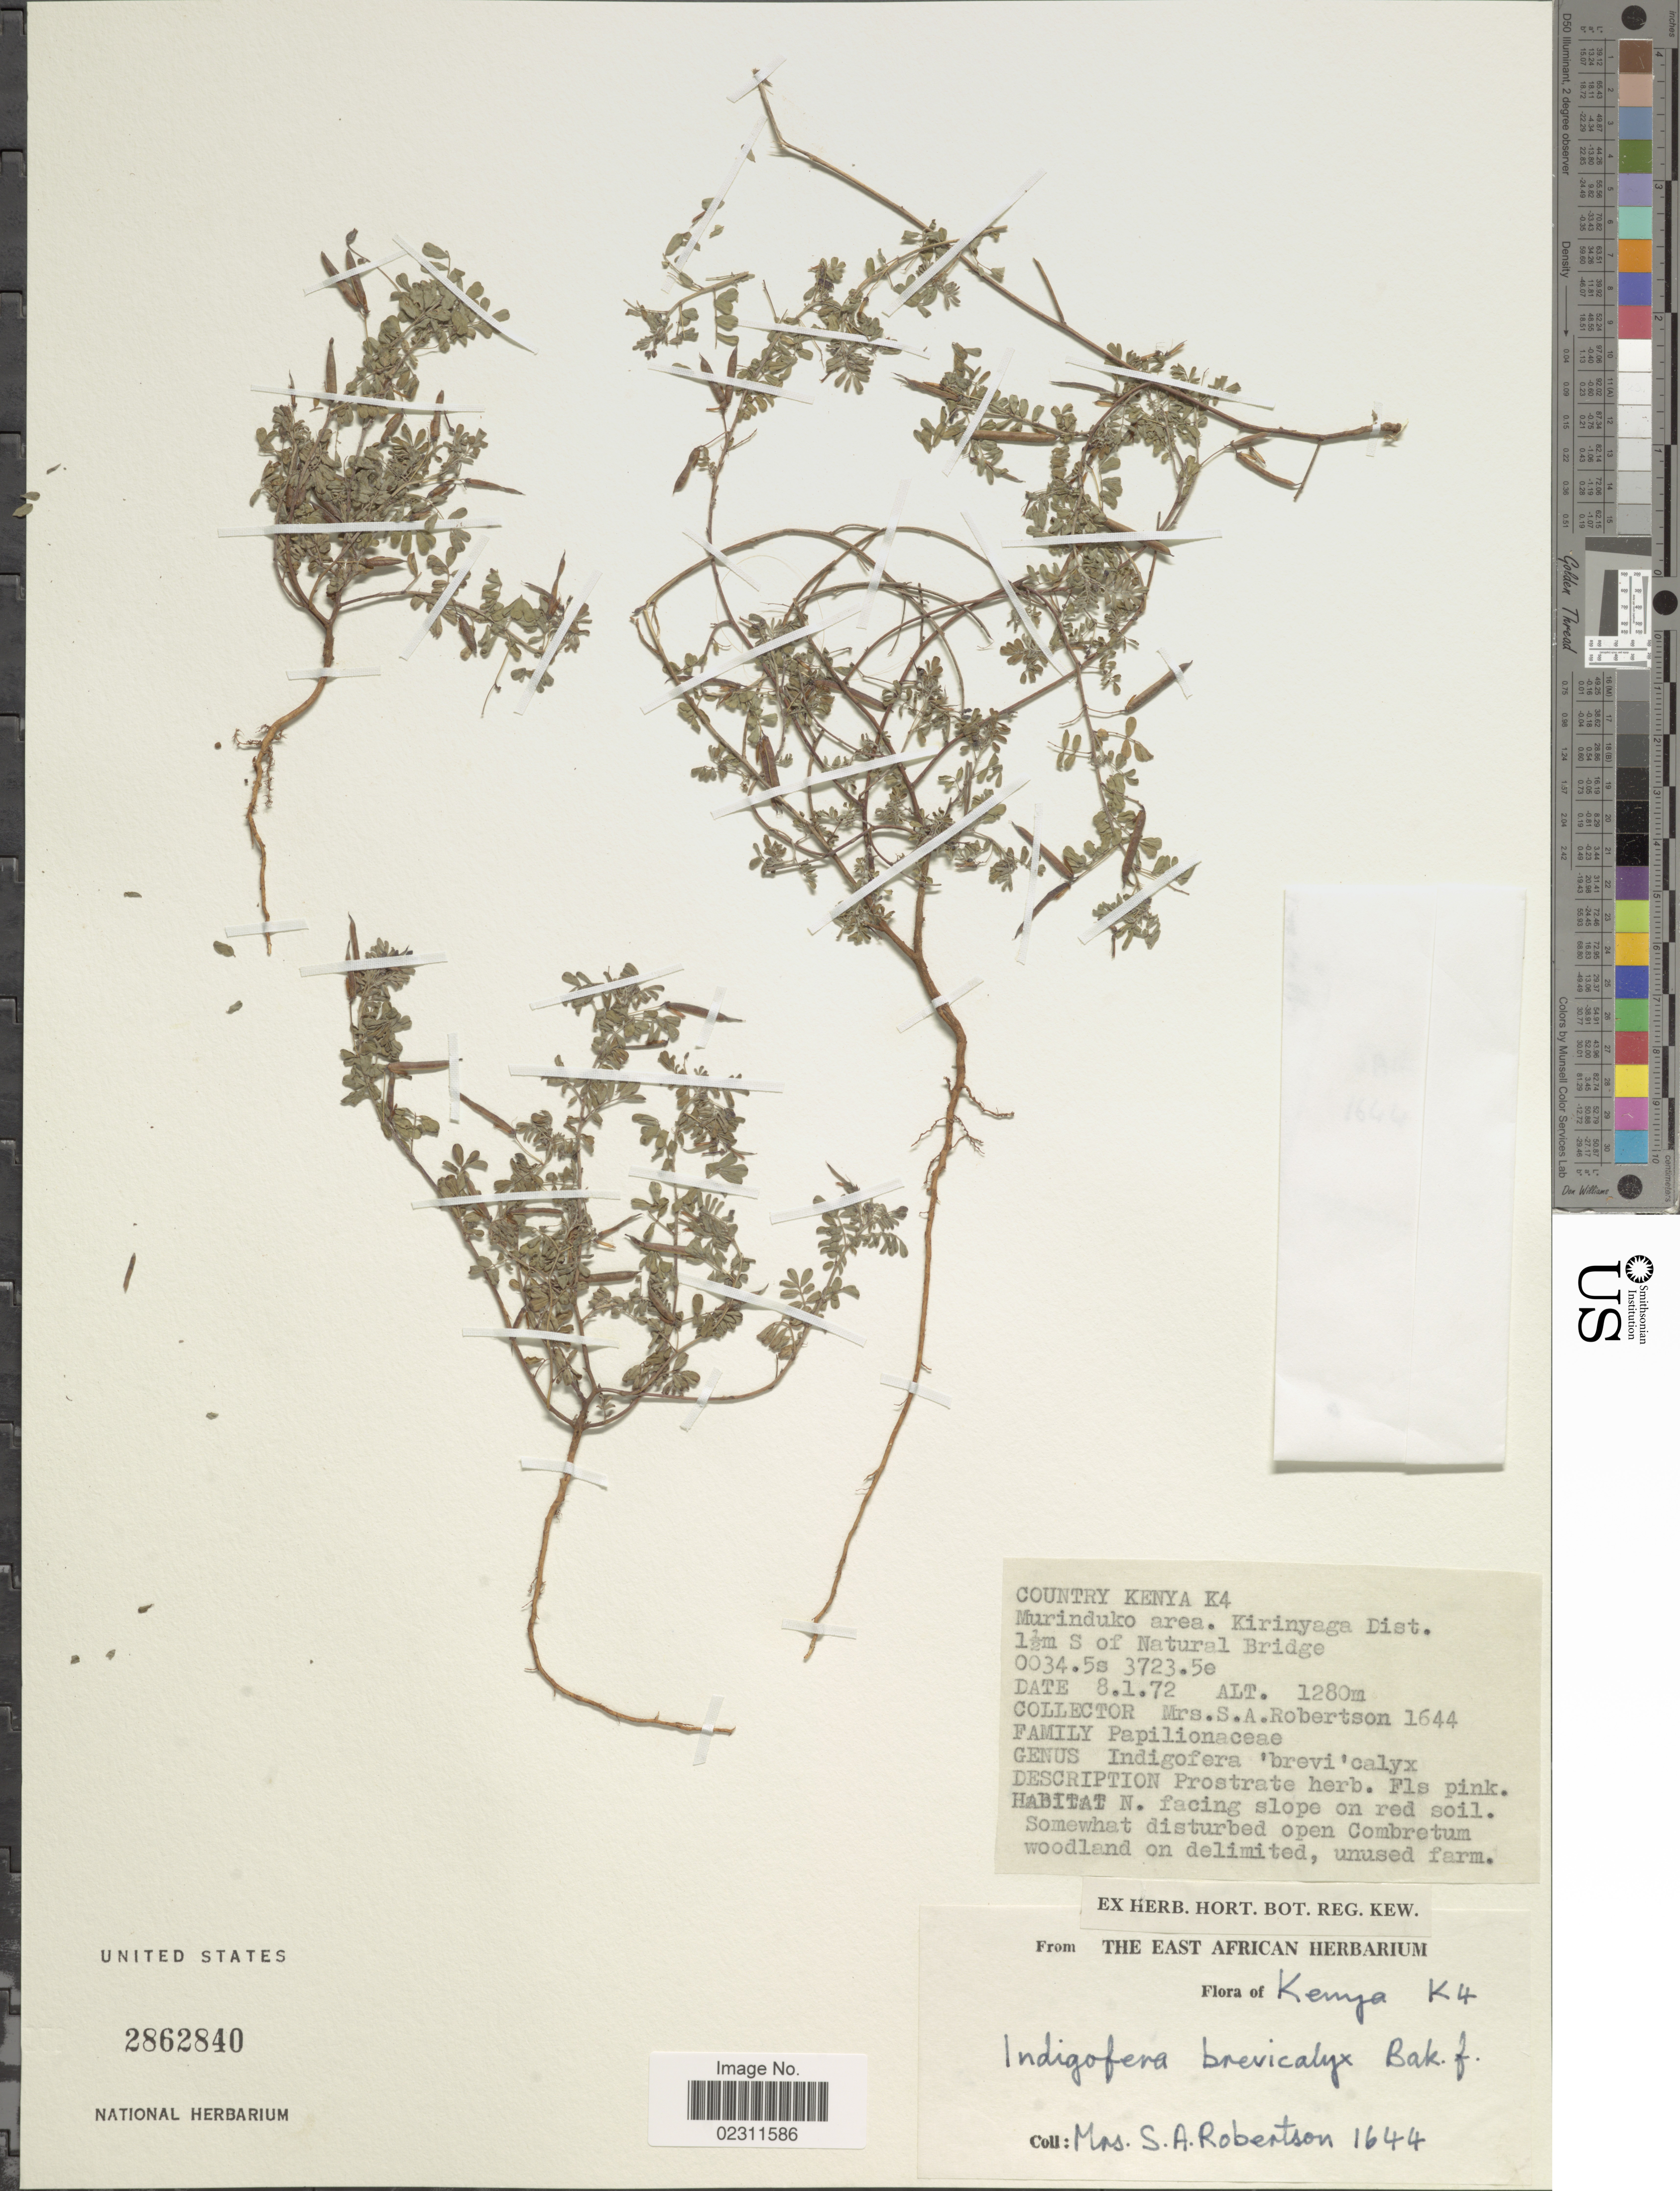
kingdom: Plantae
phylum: Tracheophyta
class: Magnoliopsida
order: Fabales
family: Fabaceae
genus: Indigofera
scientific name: Indigofera brevicalyx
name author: Baker f.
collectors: S. Robertson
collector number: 1644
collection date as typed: Transcribed d/m/y: 8/1/72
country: Kenya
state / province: Kirinyaga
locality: Kenya K4, Murinduko area, 1½ m S of Natural Bridge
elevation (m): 1280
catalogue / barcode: US 2862840